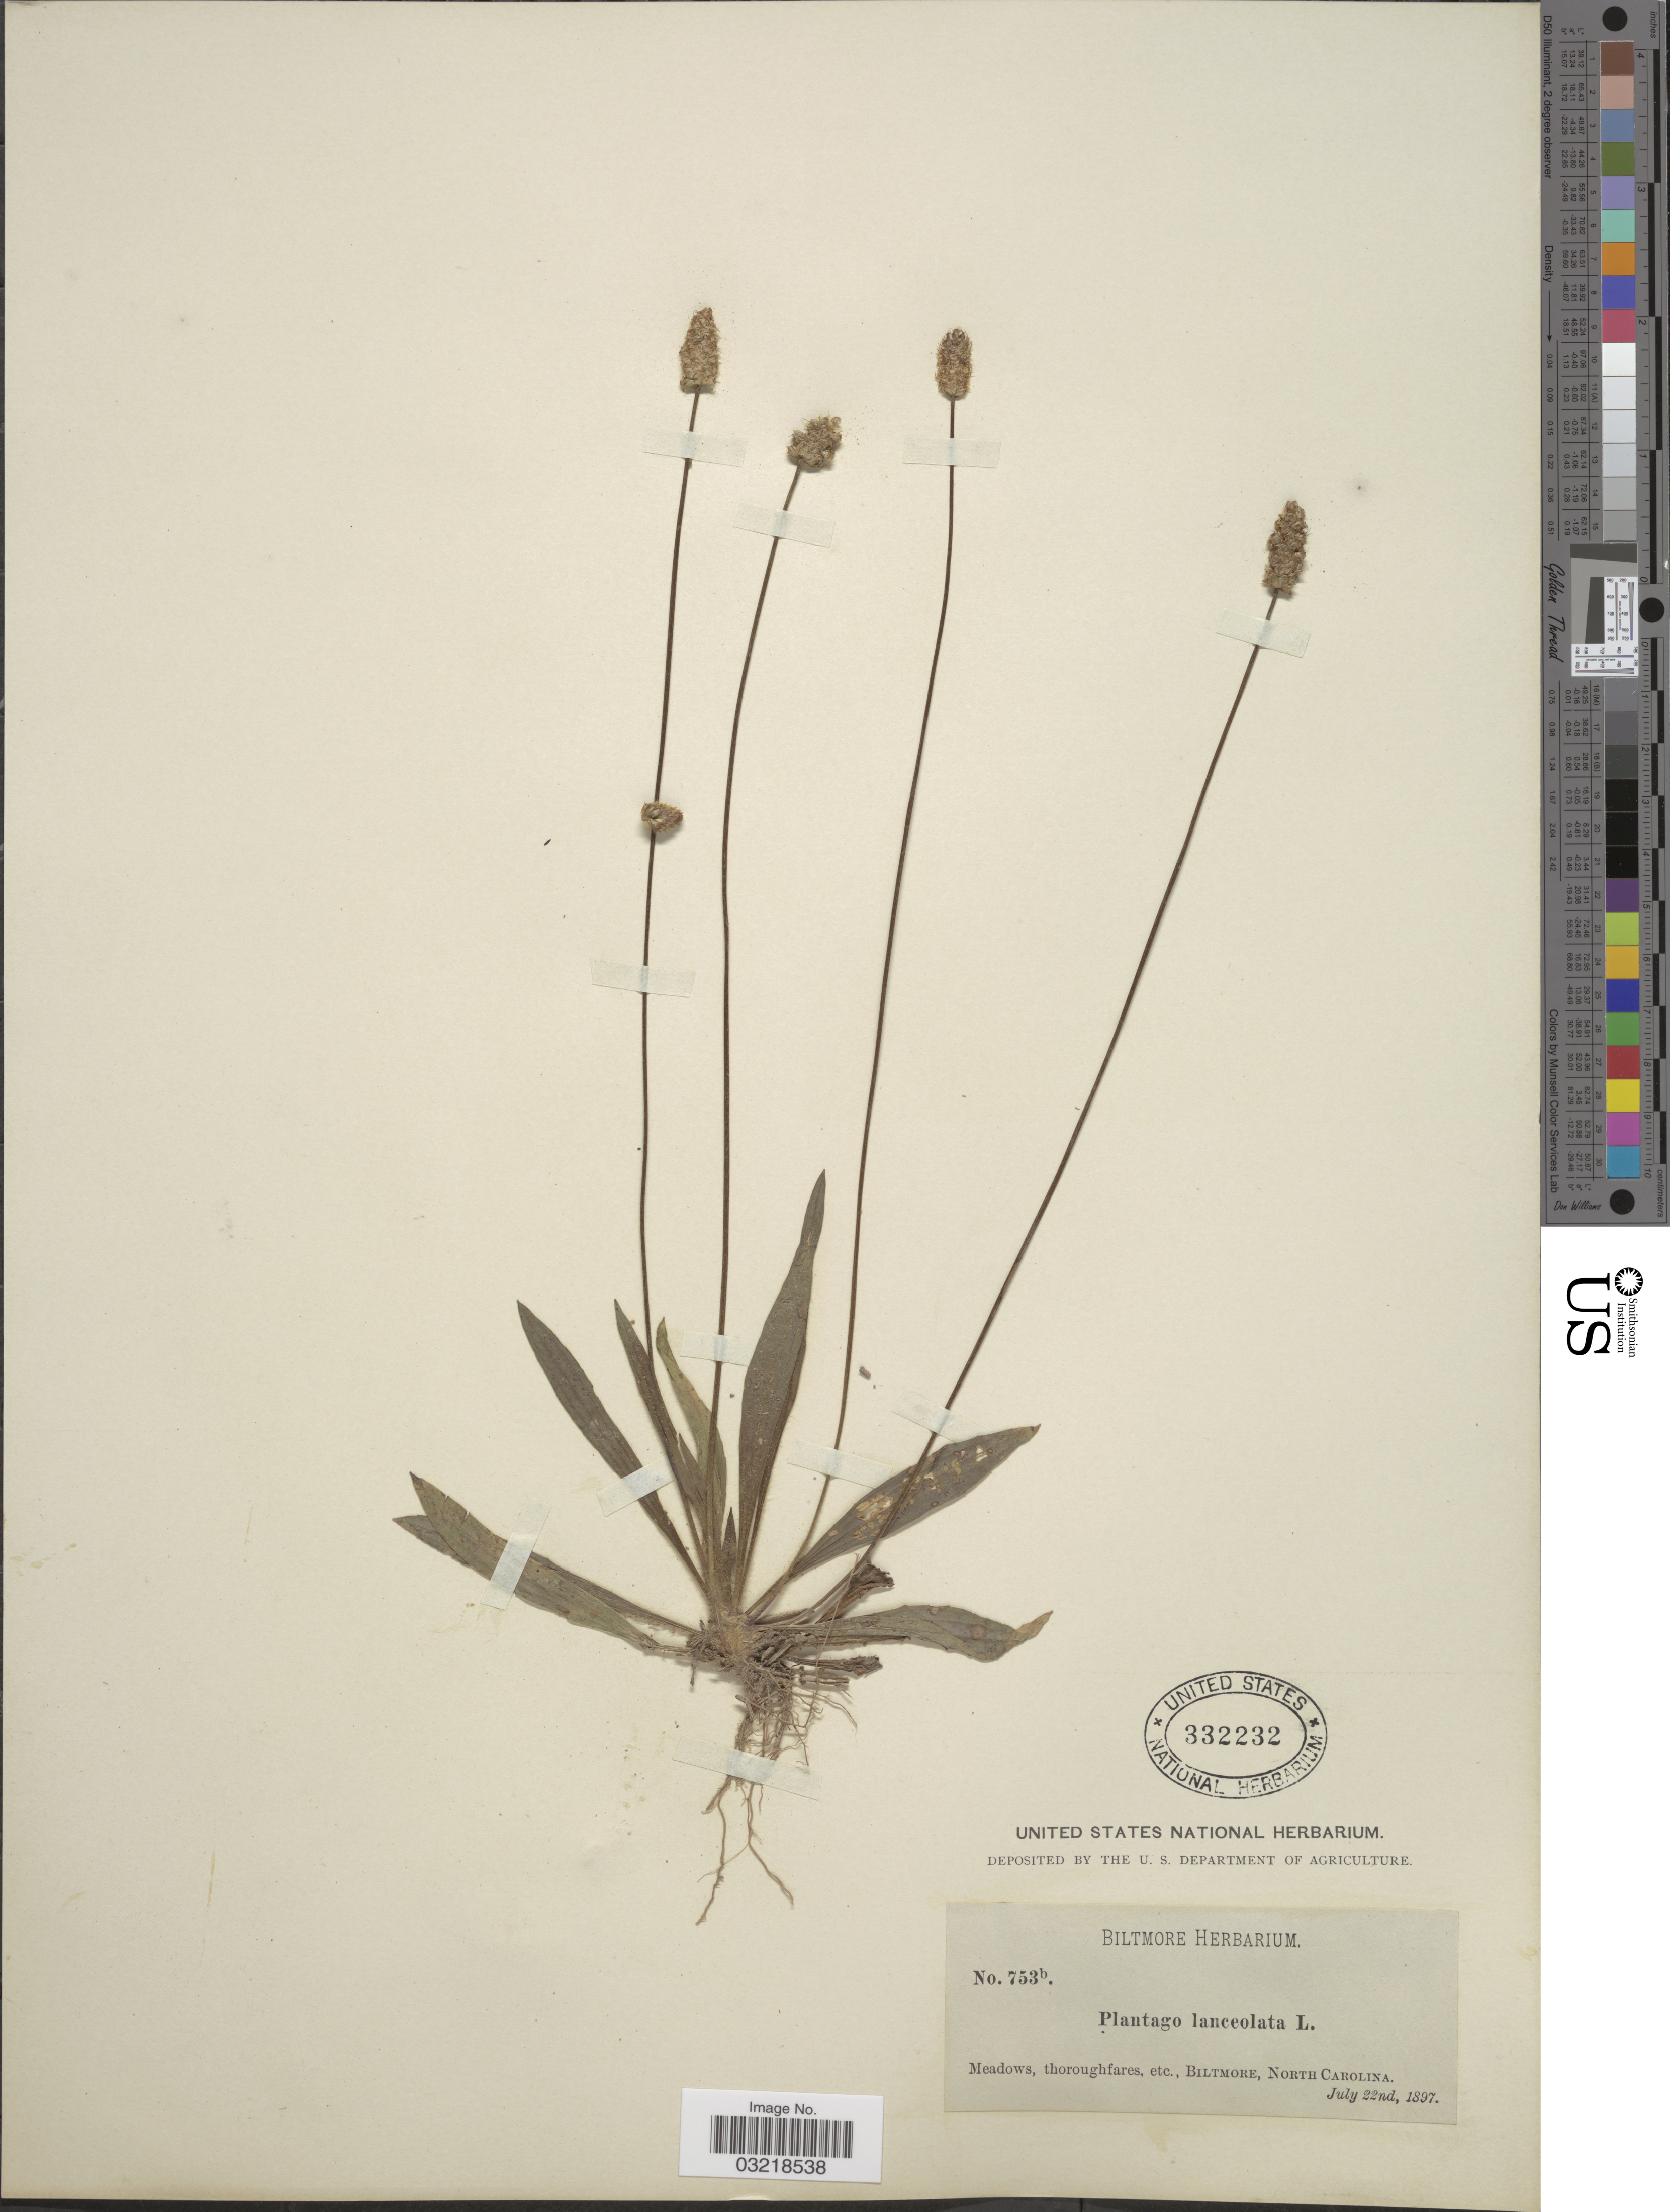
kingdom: Plantae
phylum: Tracheophyta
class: Magnoliopsida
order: Lamiales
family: Plantaginaceae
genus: Plantago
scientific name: Plantago lanceolata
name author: L.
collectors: ex herb. Biltmore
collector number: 753b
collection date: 1897-07-22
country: United States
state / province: North Carolina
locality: Biltmore.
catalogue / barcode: US 332232